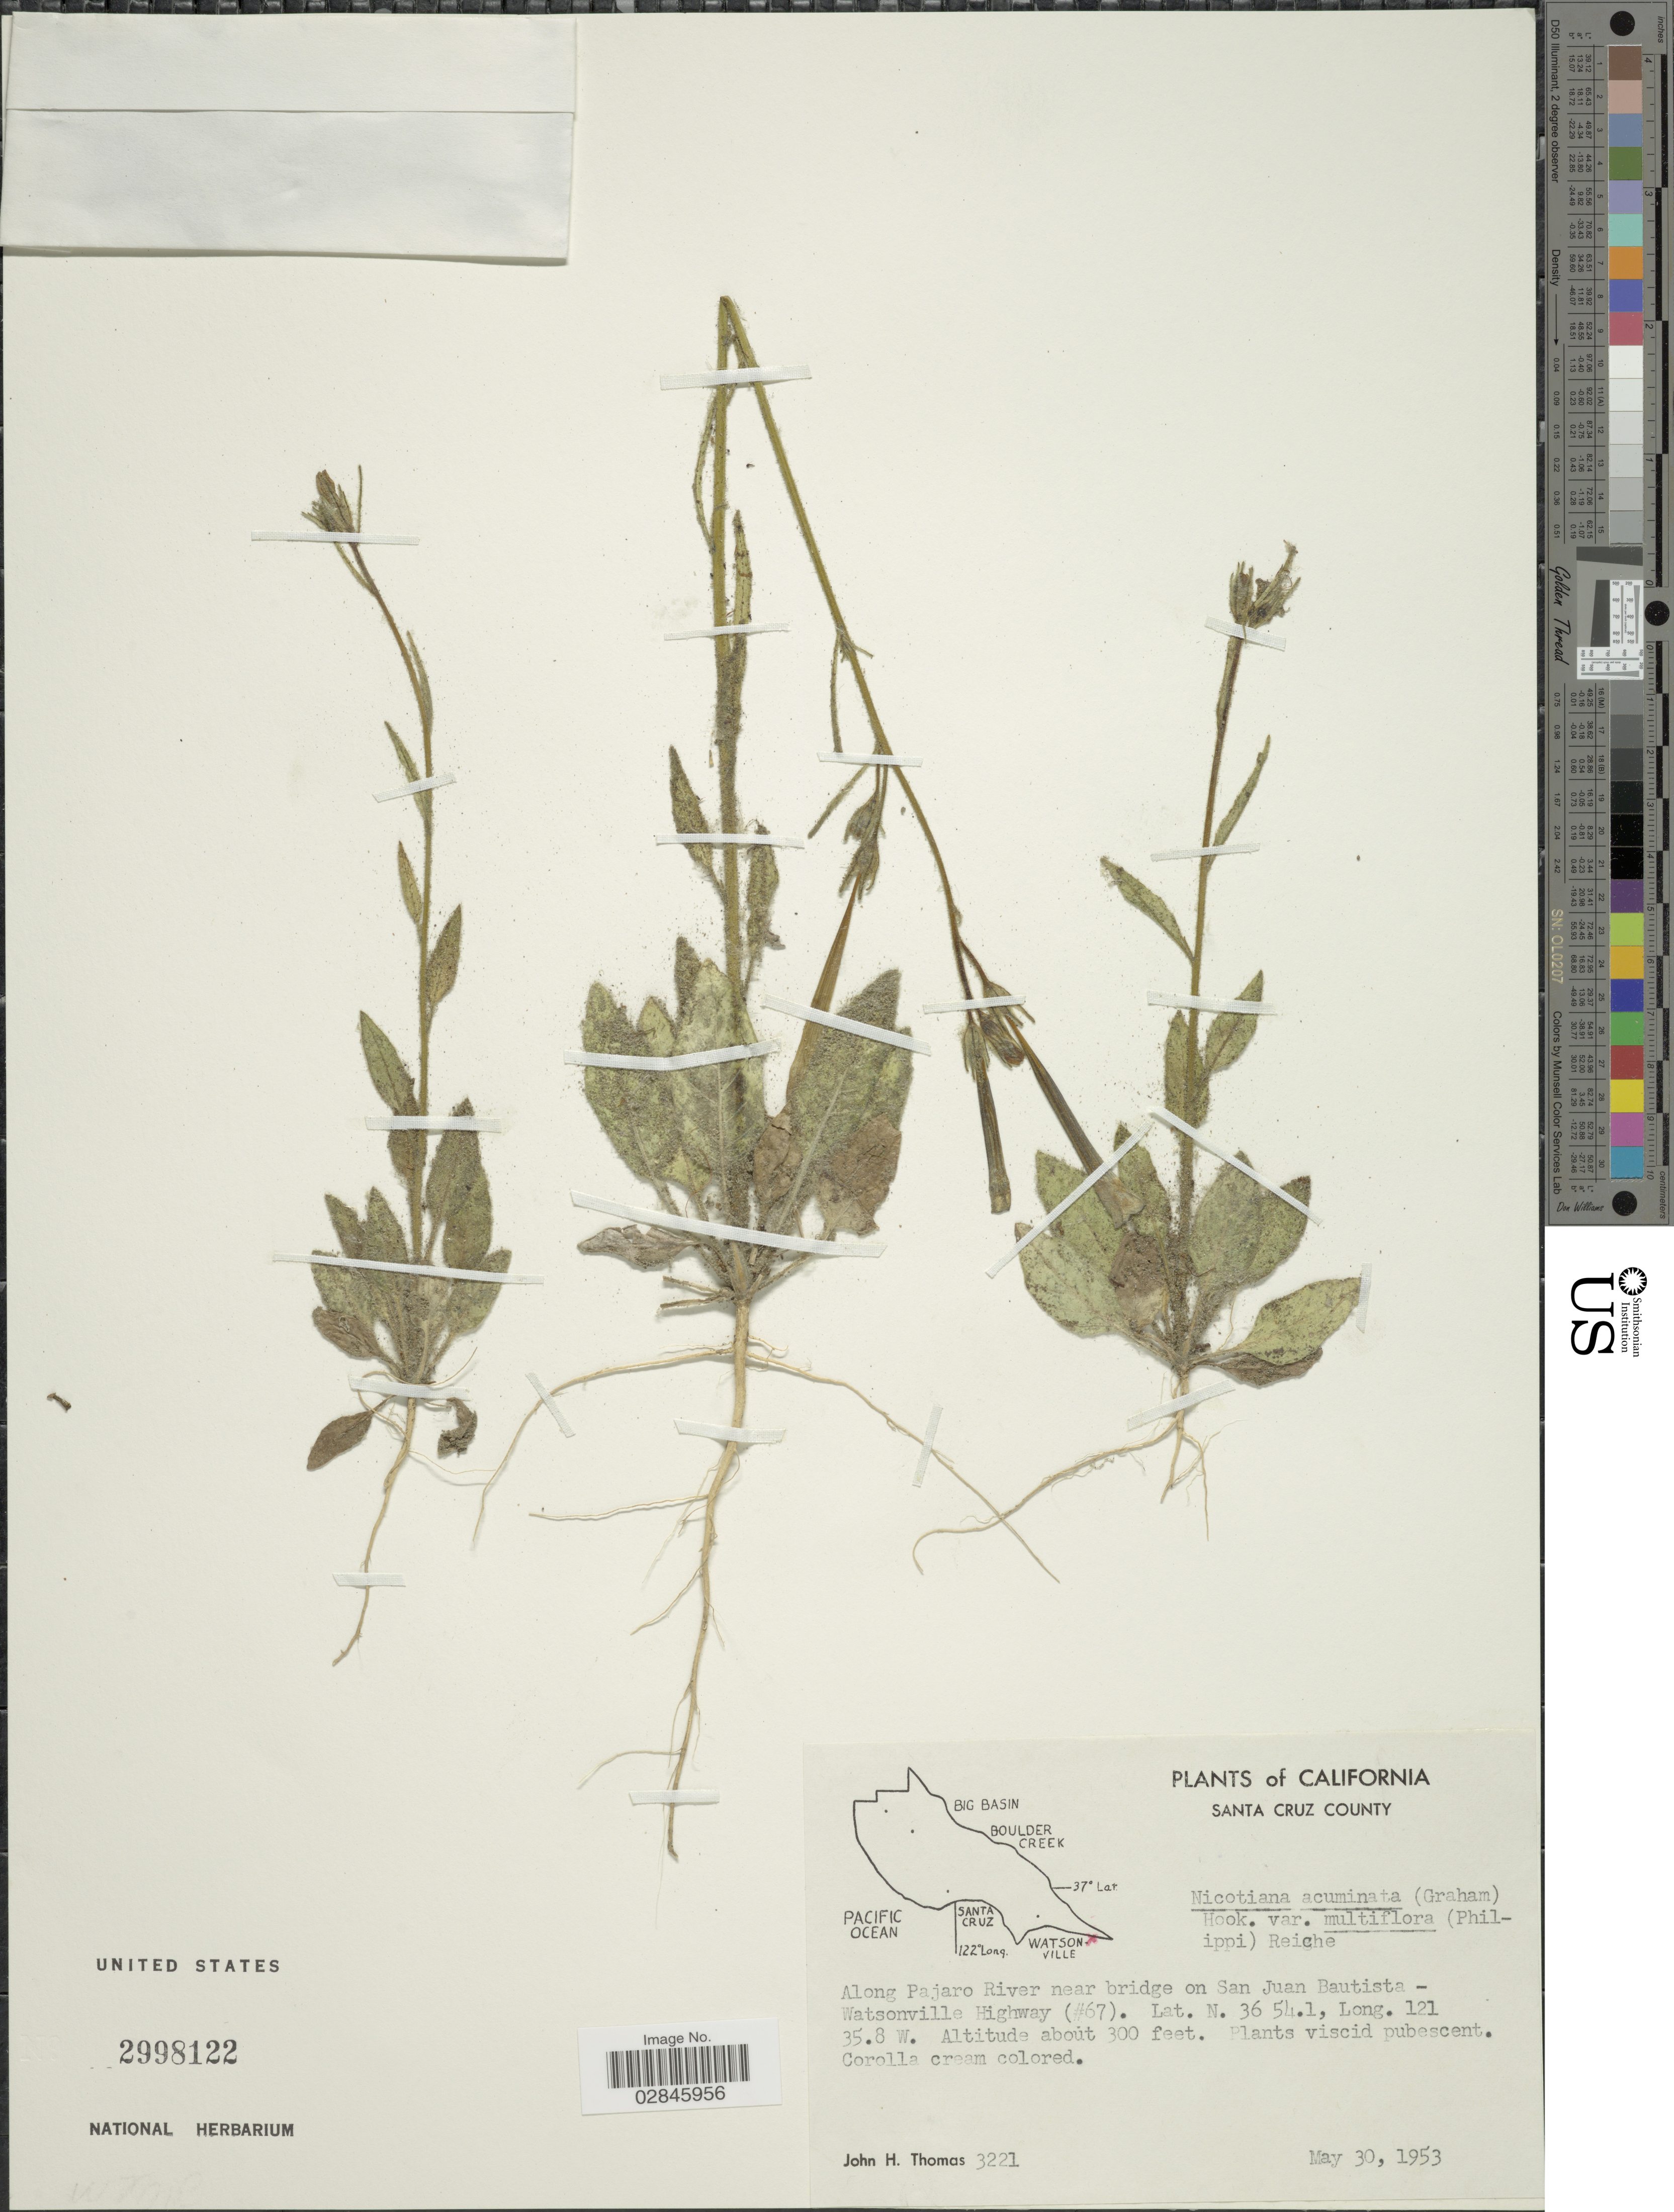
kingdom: Plantae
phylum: Tracheophyta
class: Magnoliopsida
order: Solanales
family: Solanaceae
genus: Nicotiana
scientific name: Nicotiana acuminata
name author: (Graham) Hook.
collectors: J. H. Thomas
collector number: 3221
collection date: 1953-05-30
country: United States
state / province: California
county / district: Santa Cruz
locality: Santa Cruz County. Along Pajaro River near bridge on San Juan Bautista - Watsonville Highway (#67).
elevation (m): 91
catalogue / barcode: US 2998122